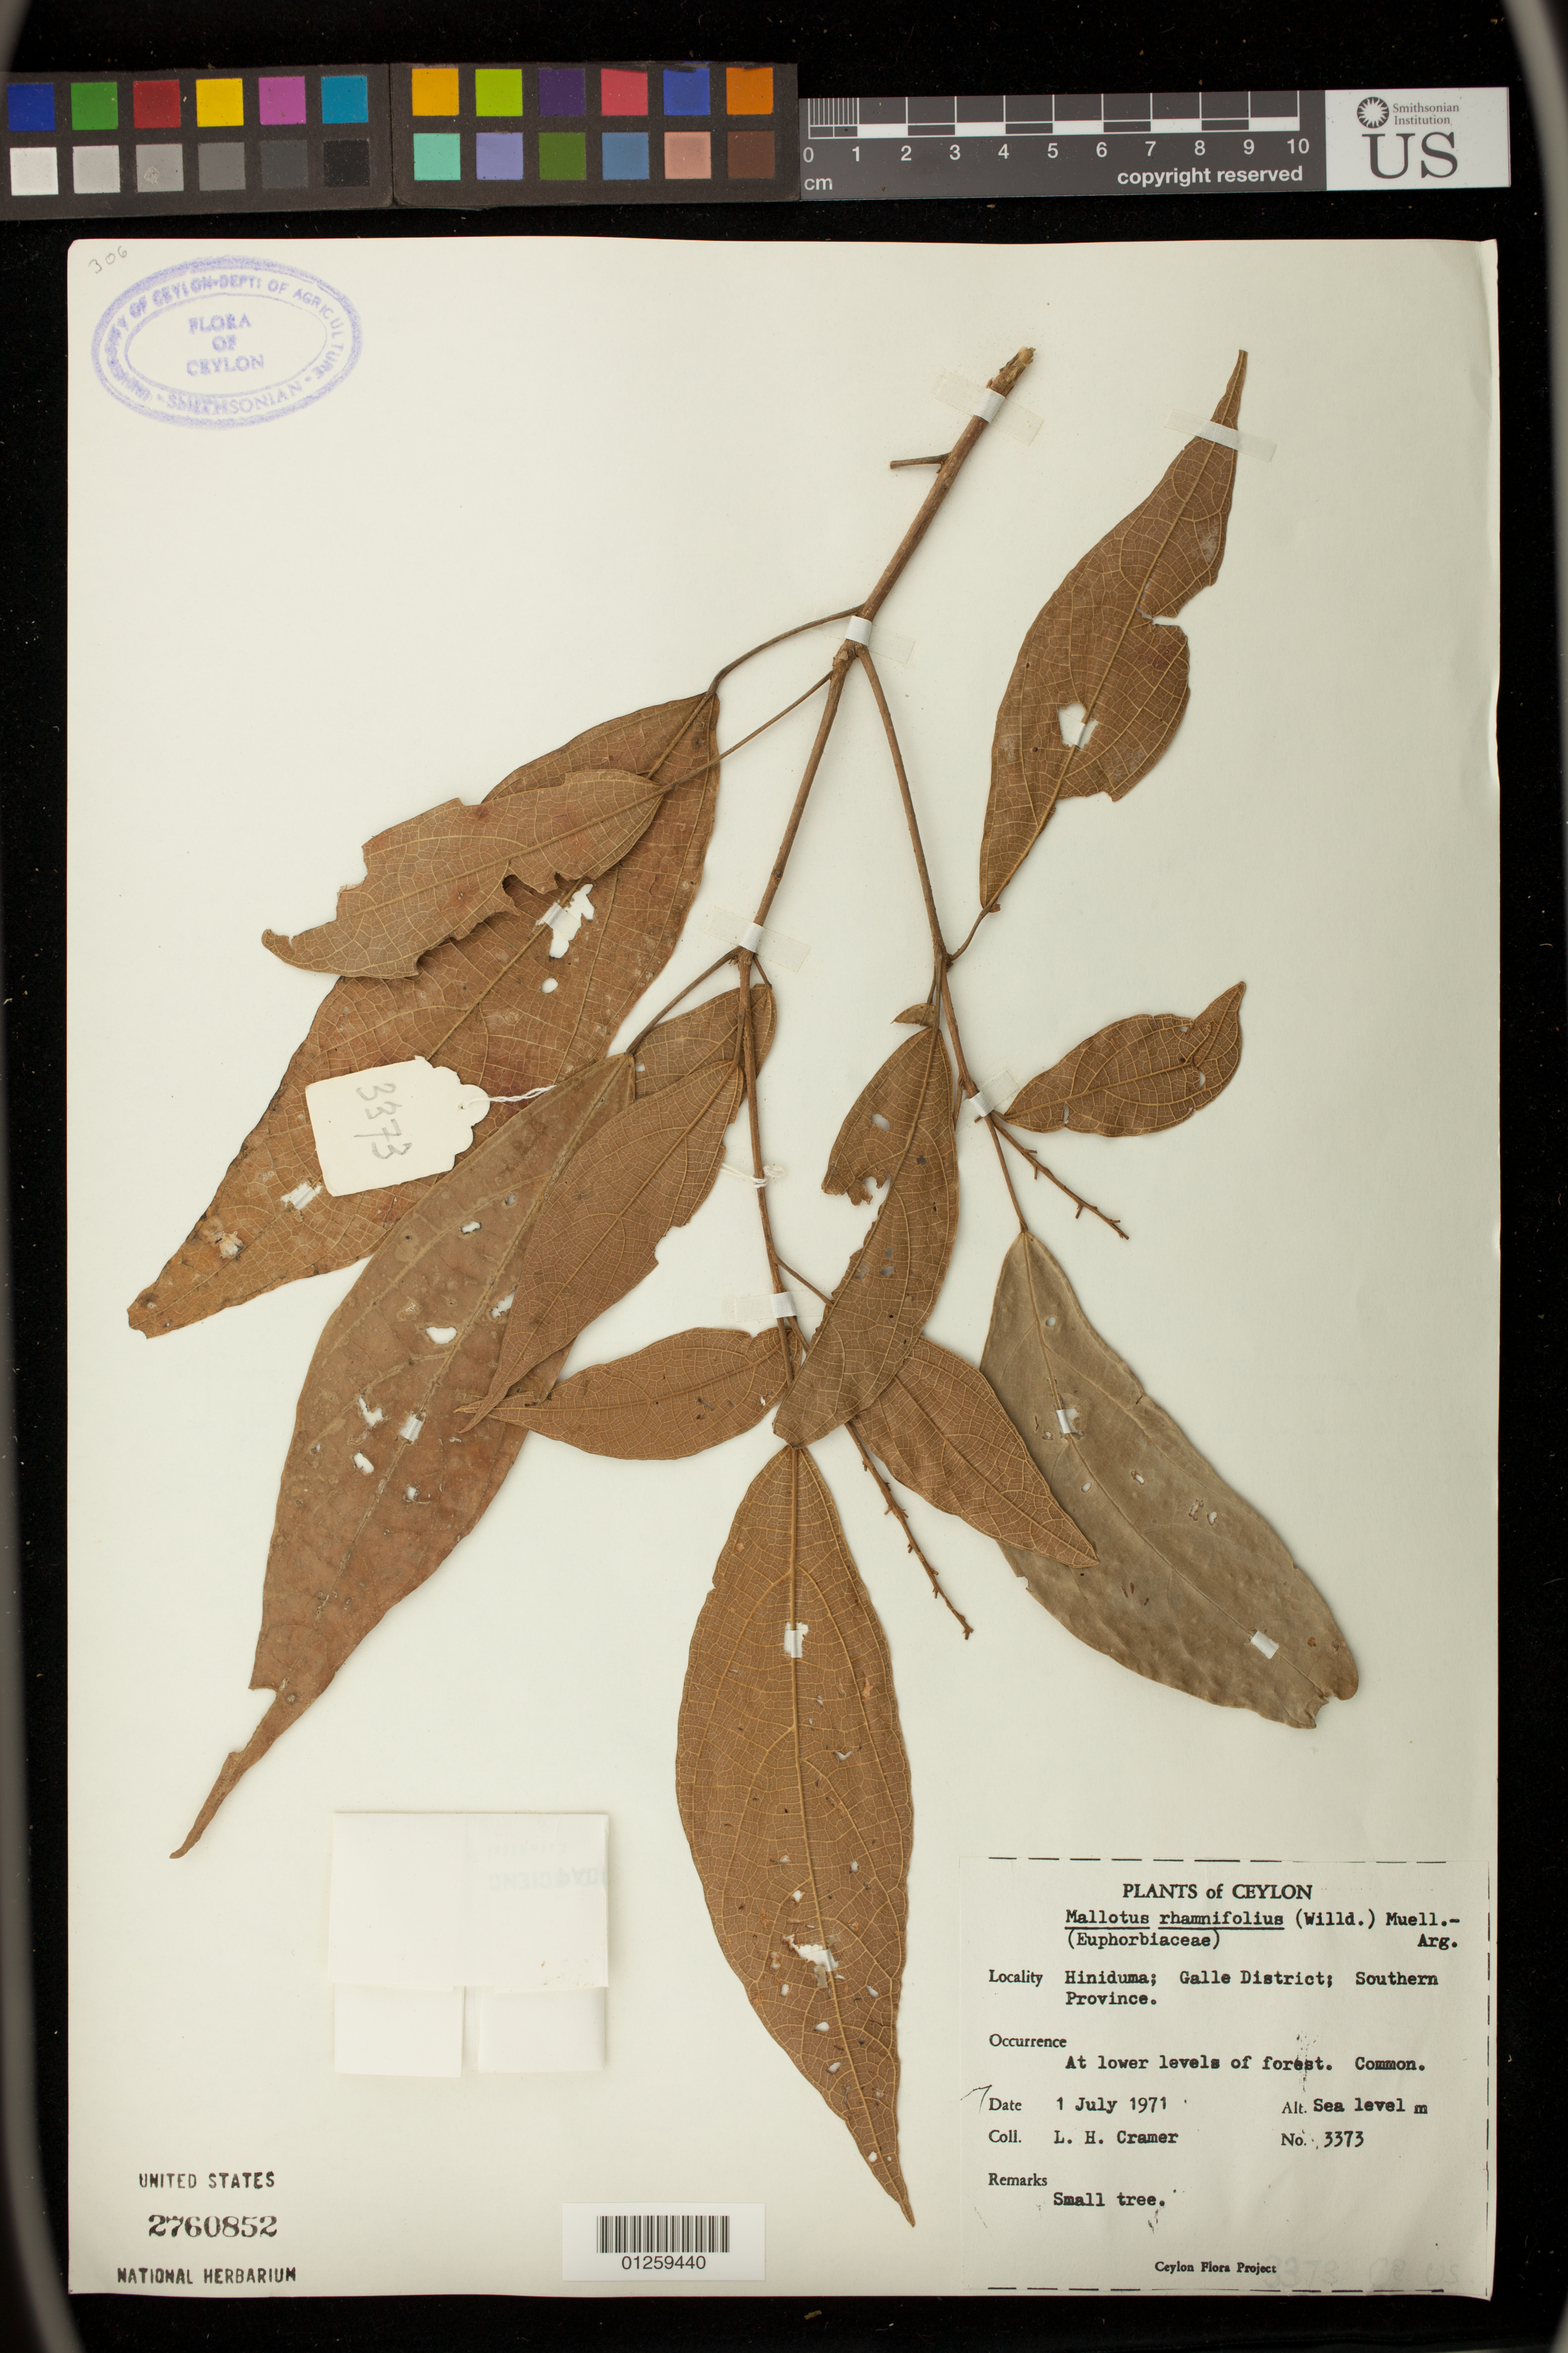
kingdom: Plantae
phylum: Tracheophyta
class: Magnoliopsida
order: Malpighiales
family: Euphorbiaceae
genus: Mallotus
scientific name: Mallotus rhamnifolius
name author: (Willd.) Müll. Arg.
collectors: L. H. Cramer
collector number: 3373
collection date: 1971-07-01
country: Sri Lanka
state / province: Southern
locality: Hiniduma; Galle District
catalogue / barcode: US 2760852